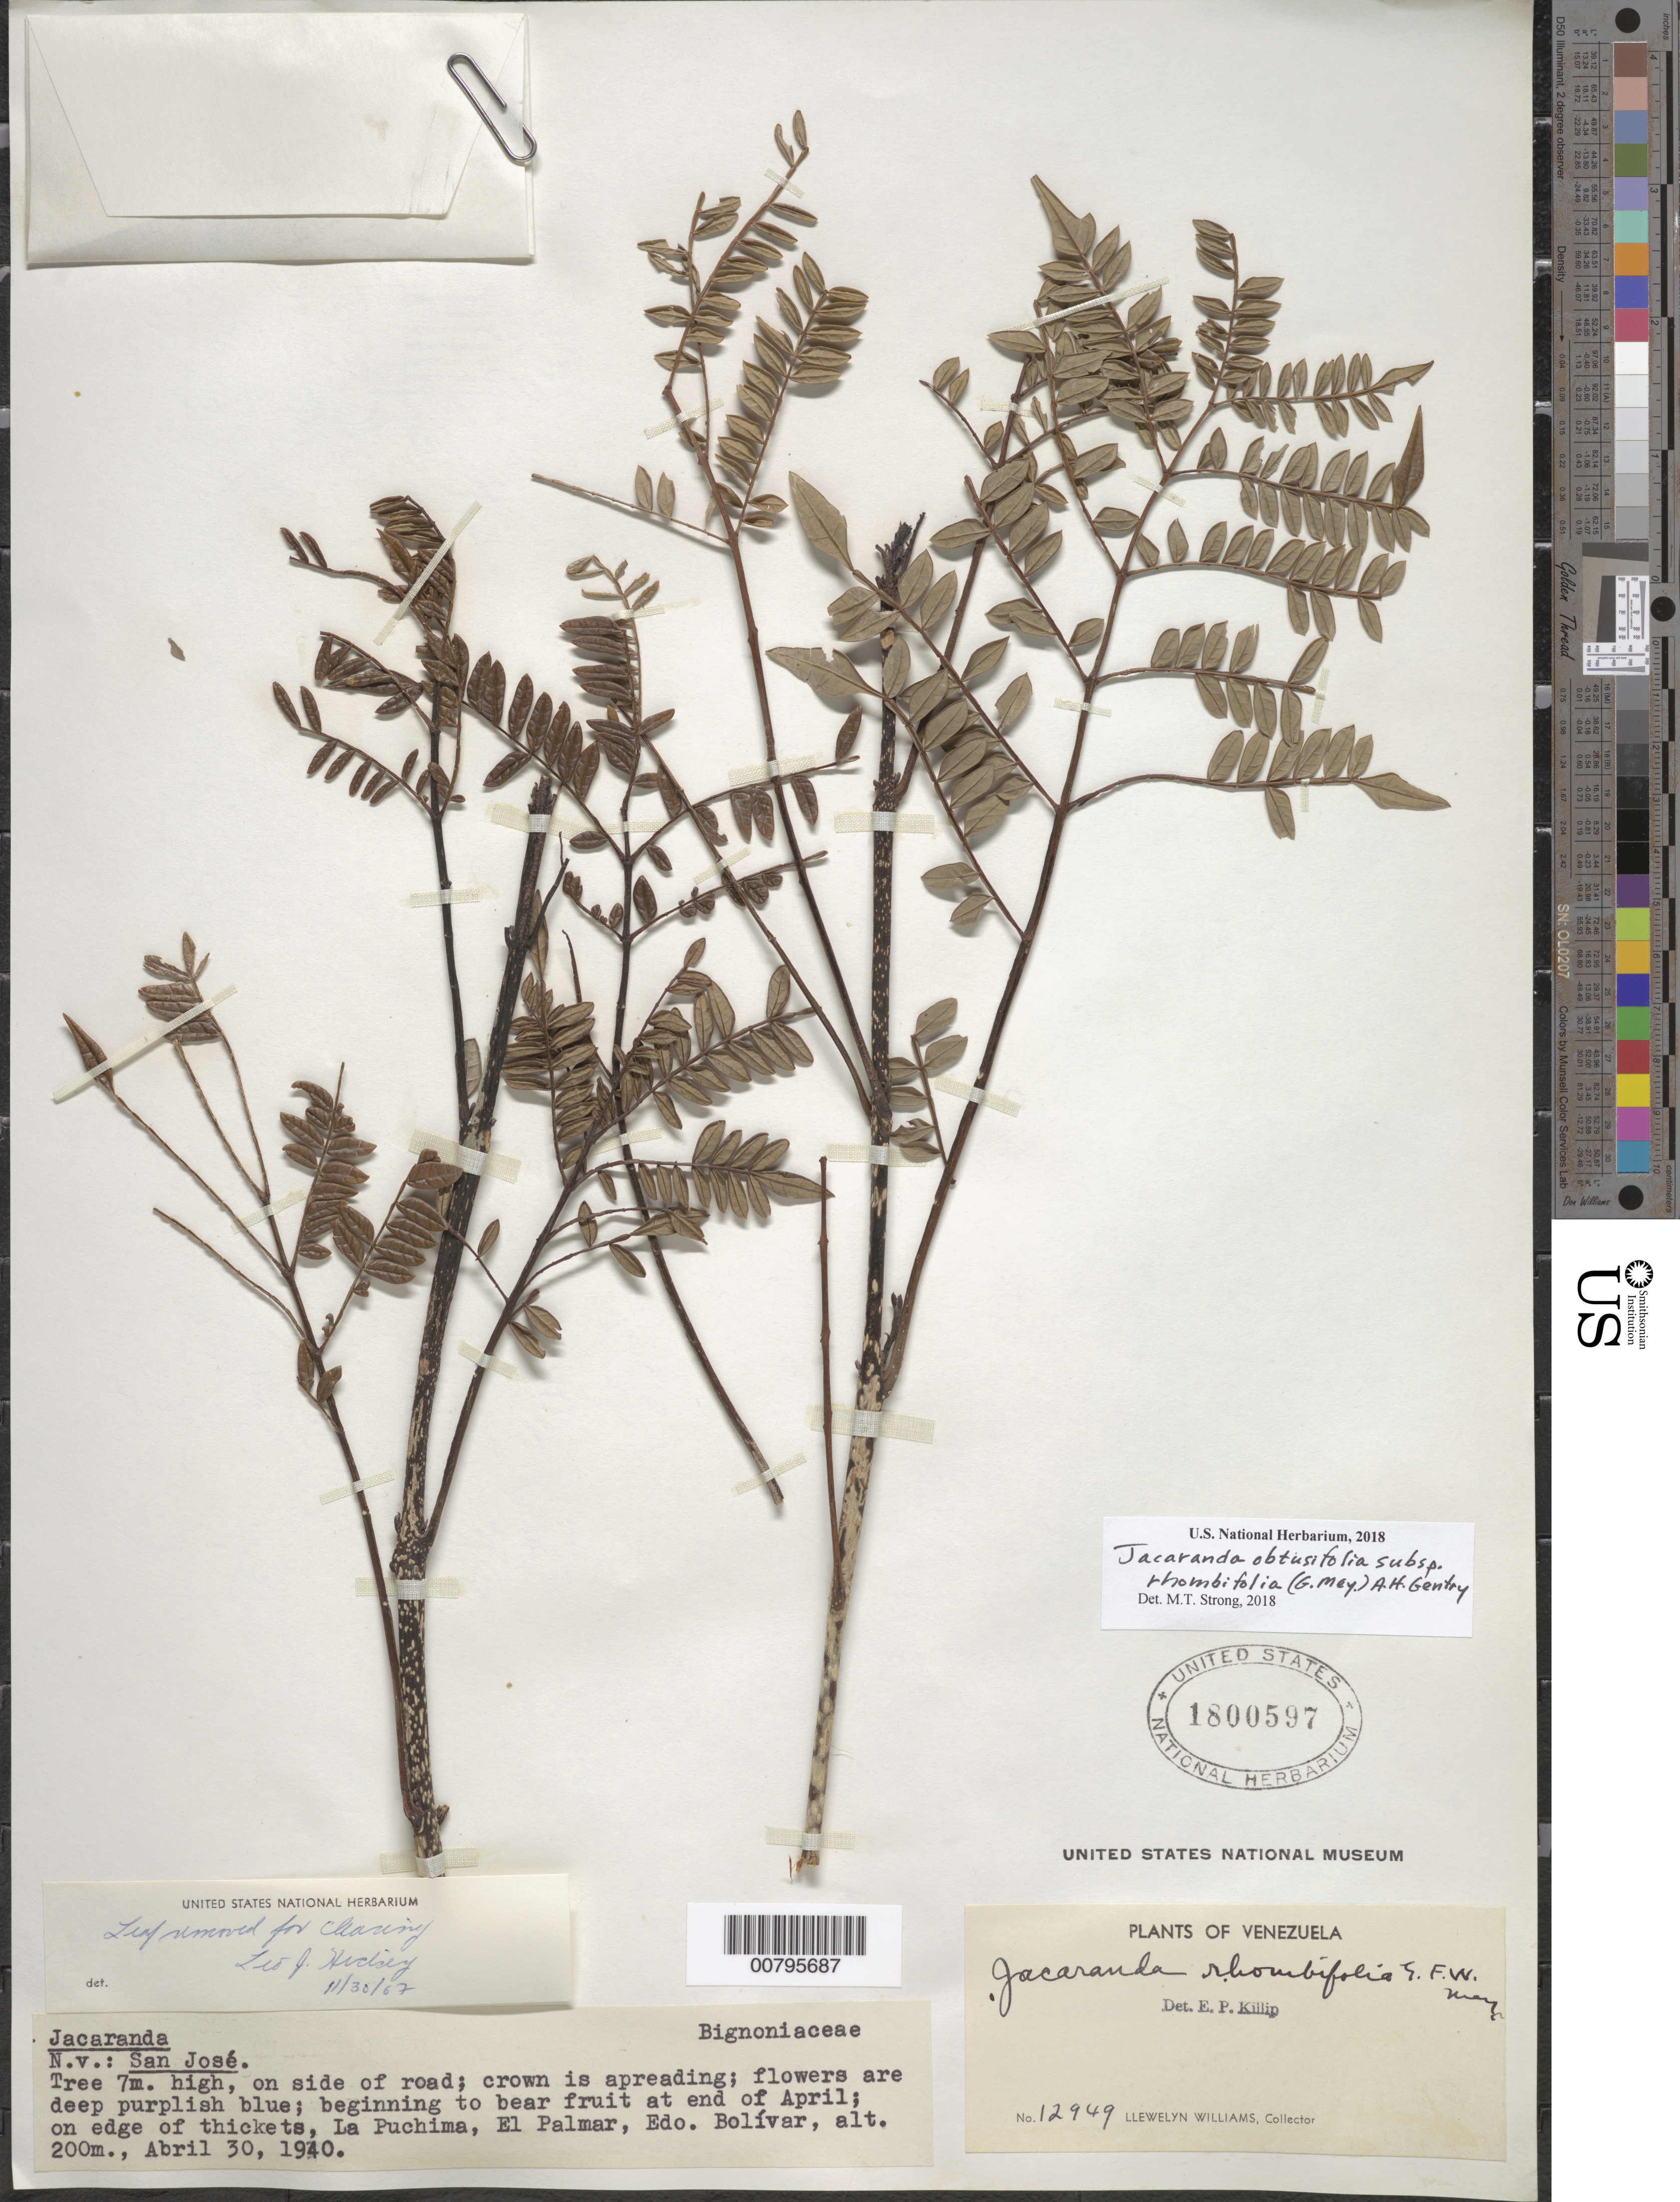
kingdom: Plantae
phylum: Tracheophyta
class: Magnoliopsida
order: Lamiales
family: Bignoniaceae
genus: Jacaranda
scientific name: Jacaranda obtusifolia subsp. rhombifolia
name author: (G. Mey.) A.H. Gentry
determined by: Strong, Mark T., (BOT), Smithsonian Institution - National Museum of Natural History (UNITED STATES)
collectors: Ll. Williams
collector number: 12949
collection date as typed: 30-Apr-40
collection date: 1940-04-30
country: Venezuela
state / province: Bolívar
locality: El Palmar, La Puchima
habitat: Edge of thickets, side of road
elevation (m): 200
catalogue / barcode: US 1800597